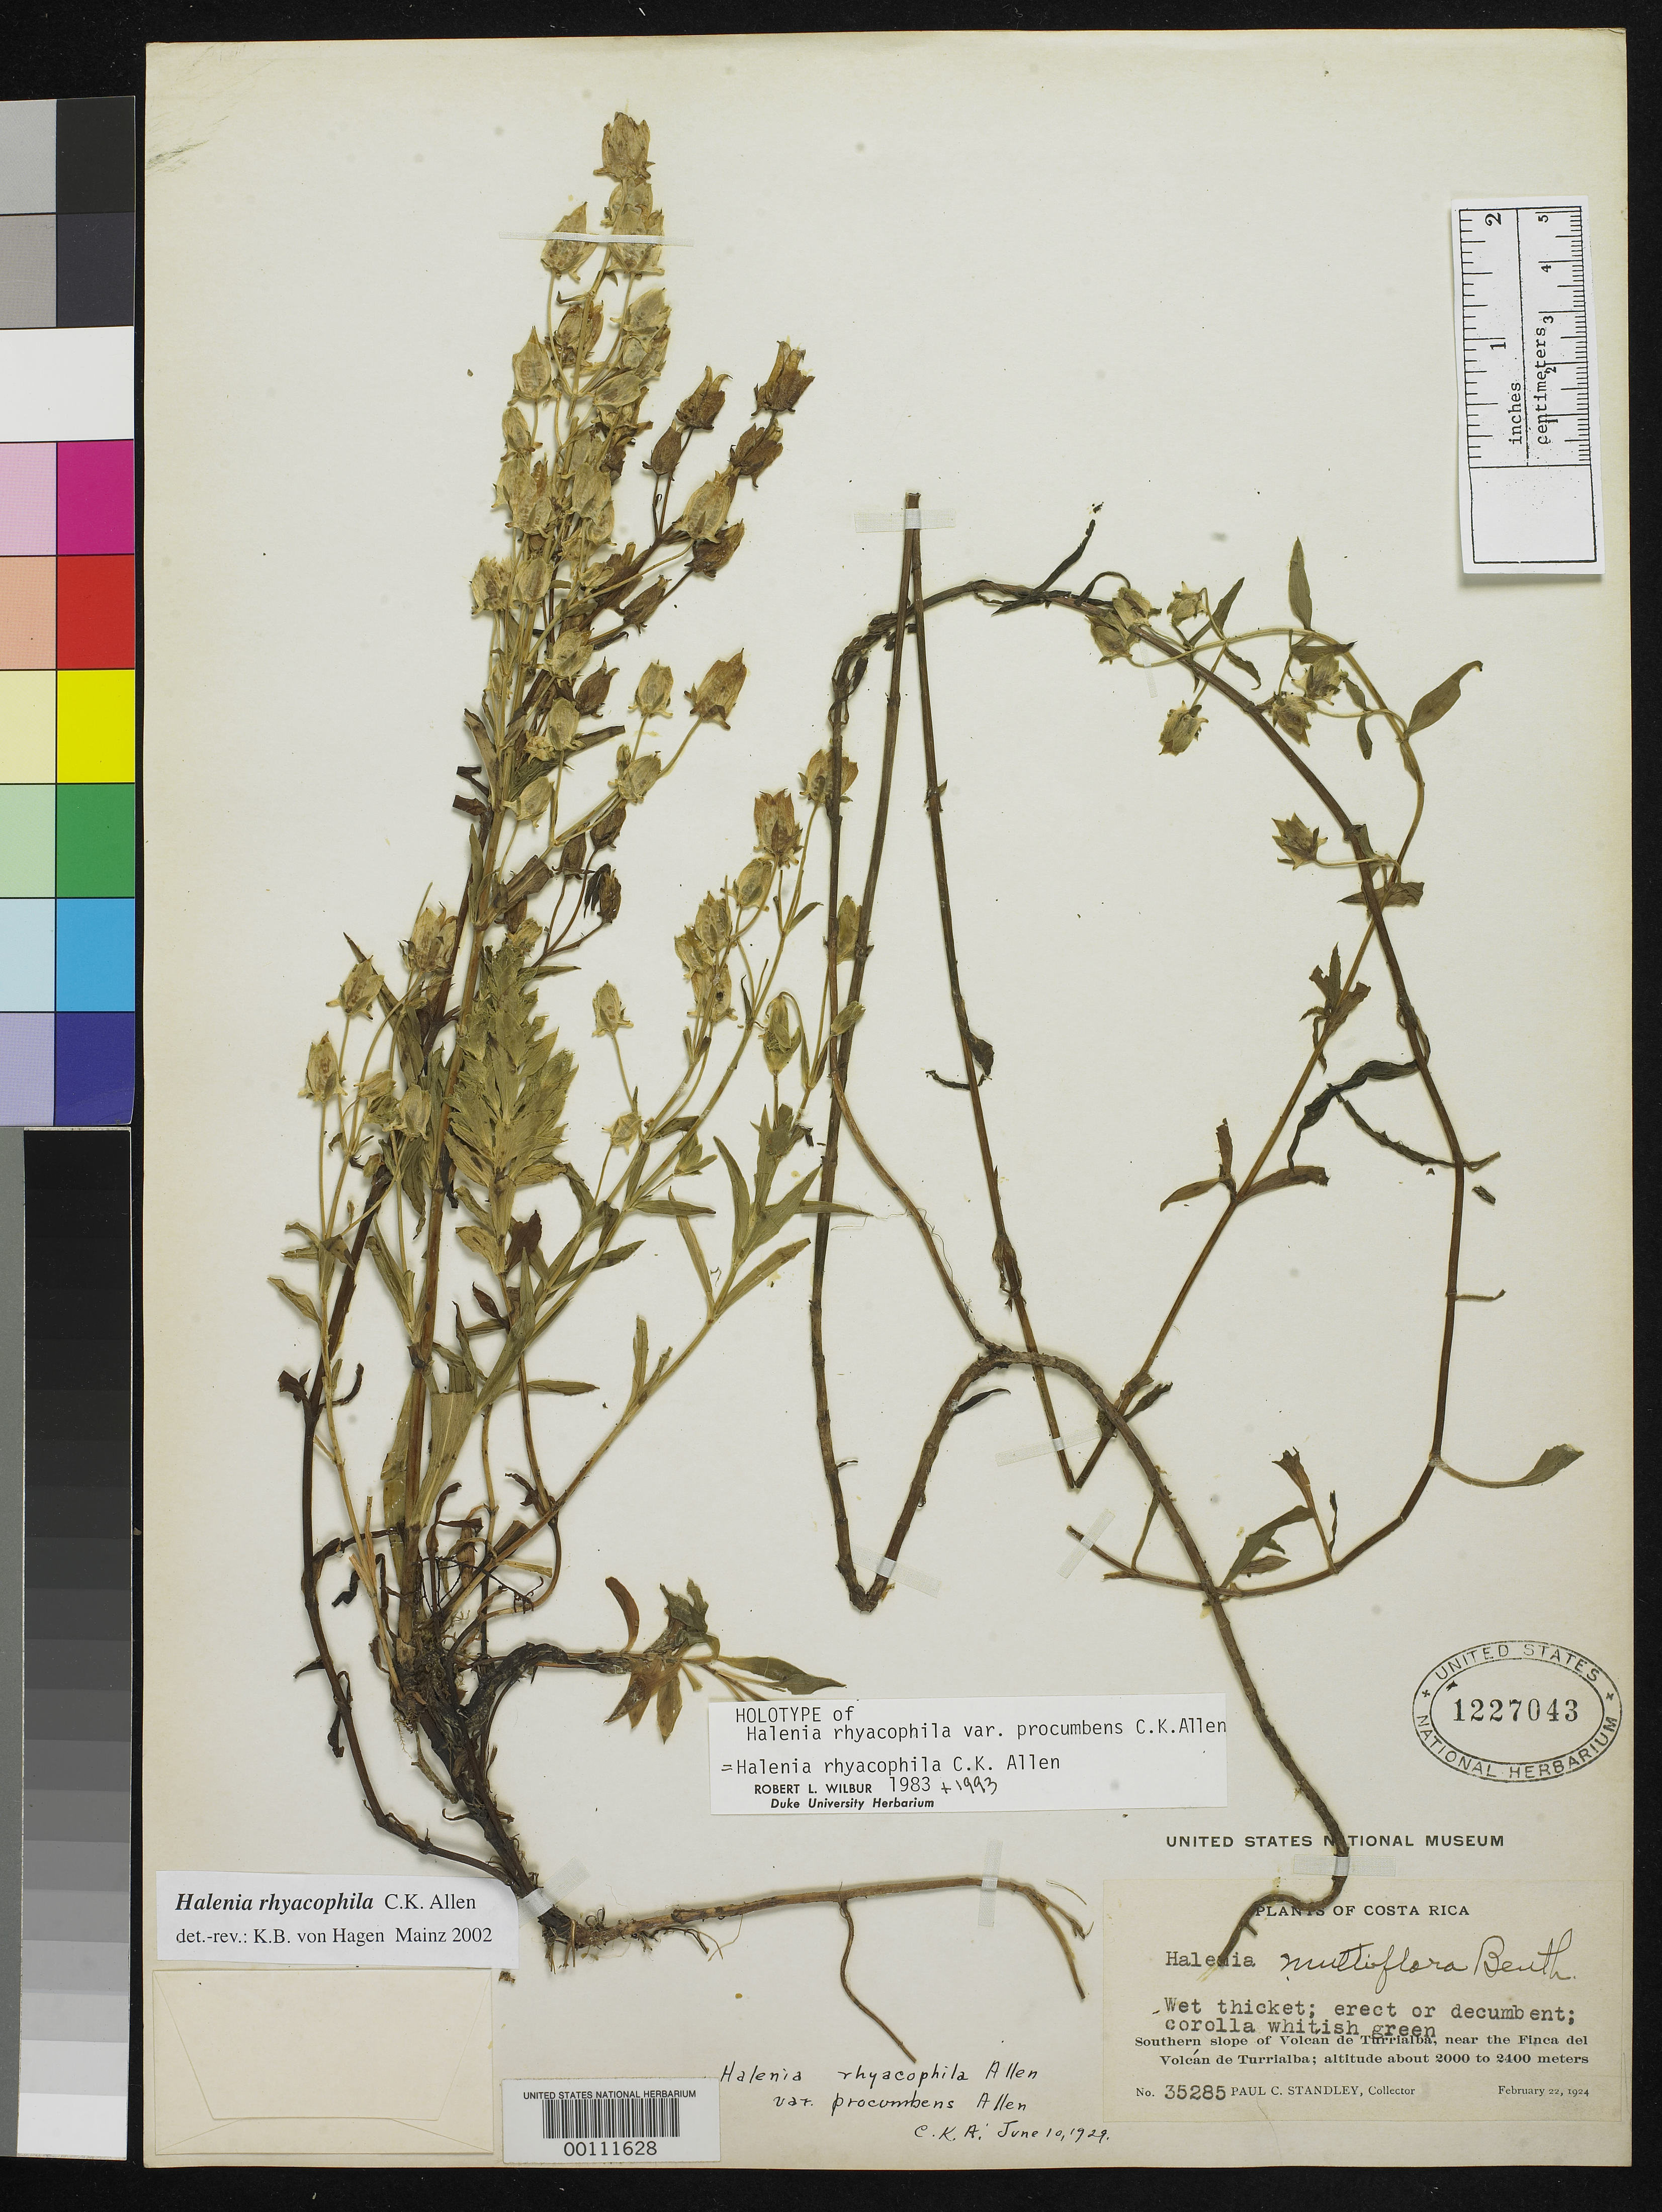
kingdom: Plantae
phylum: Tracheophyta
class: Magnoliopsida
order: Gentianales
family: Gentianaceae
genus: Halenia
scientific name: Halenia rhyacophila var. procumbens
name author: C.K. Allen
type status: Holotype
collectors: P. C. Standley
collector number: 35285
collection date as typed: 22 Feb 1924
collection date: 1924-02-22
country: Costa Rica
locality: Southern slope of Volcan de Turrialba, near Finca del Volcan de Turrialba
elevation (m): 2000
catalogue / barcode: US 1227043